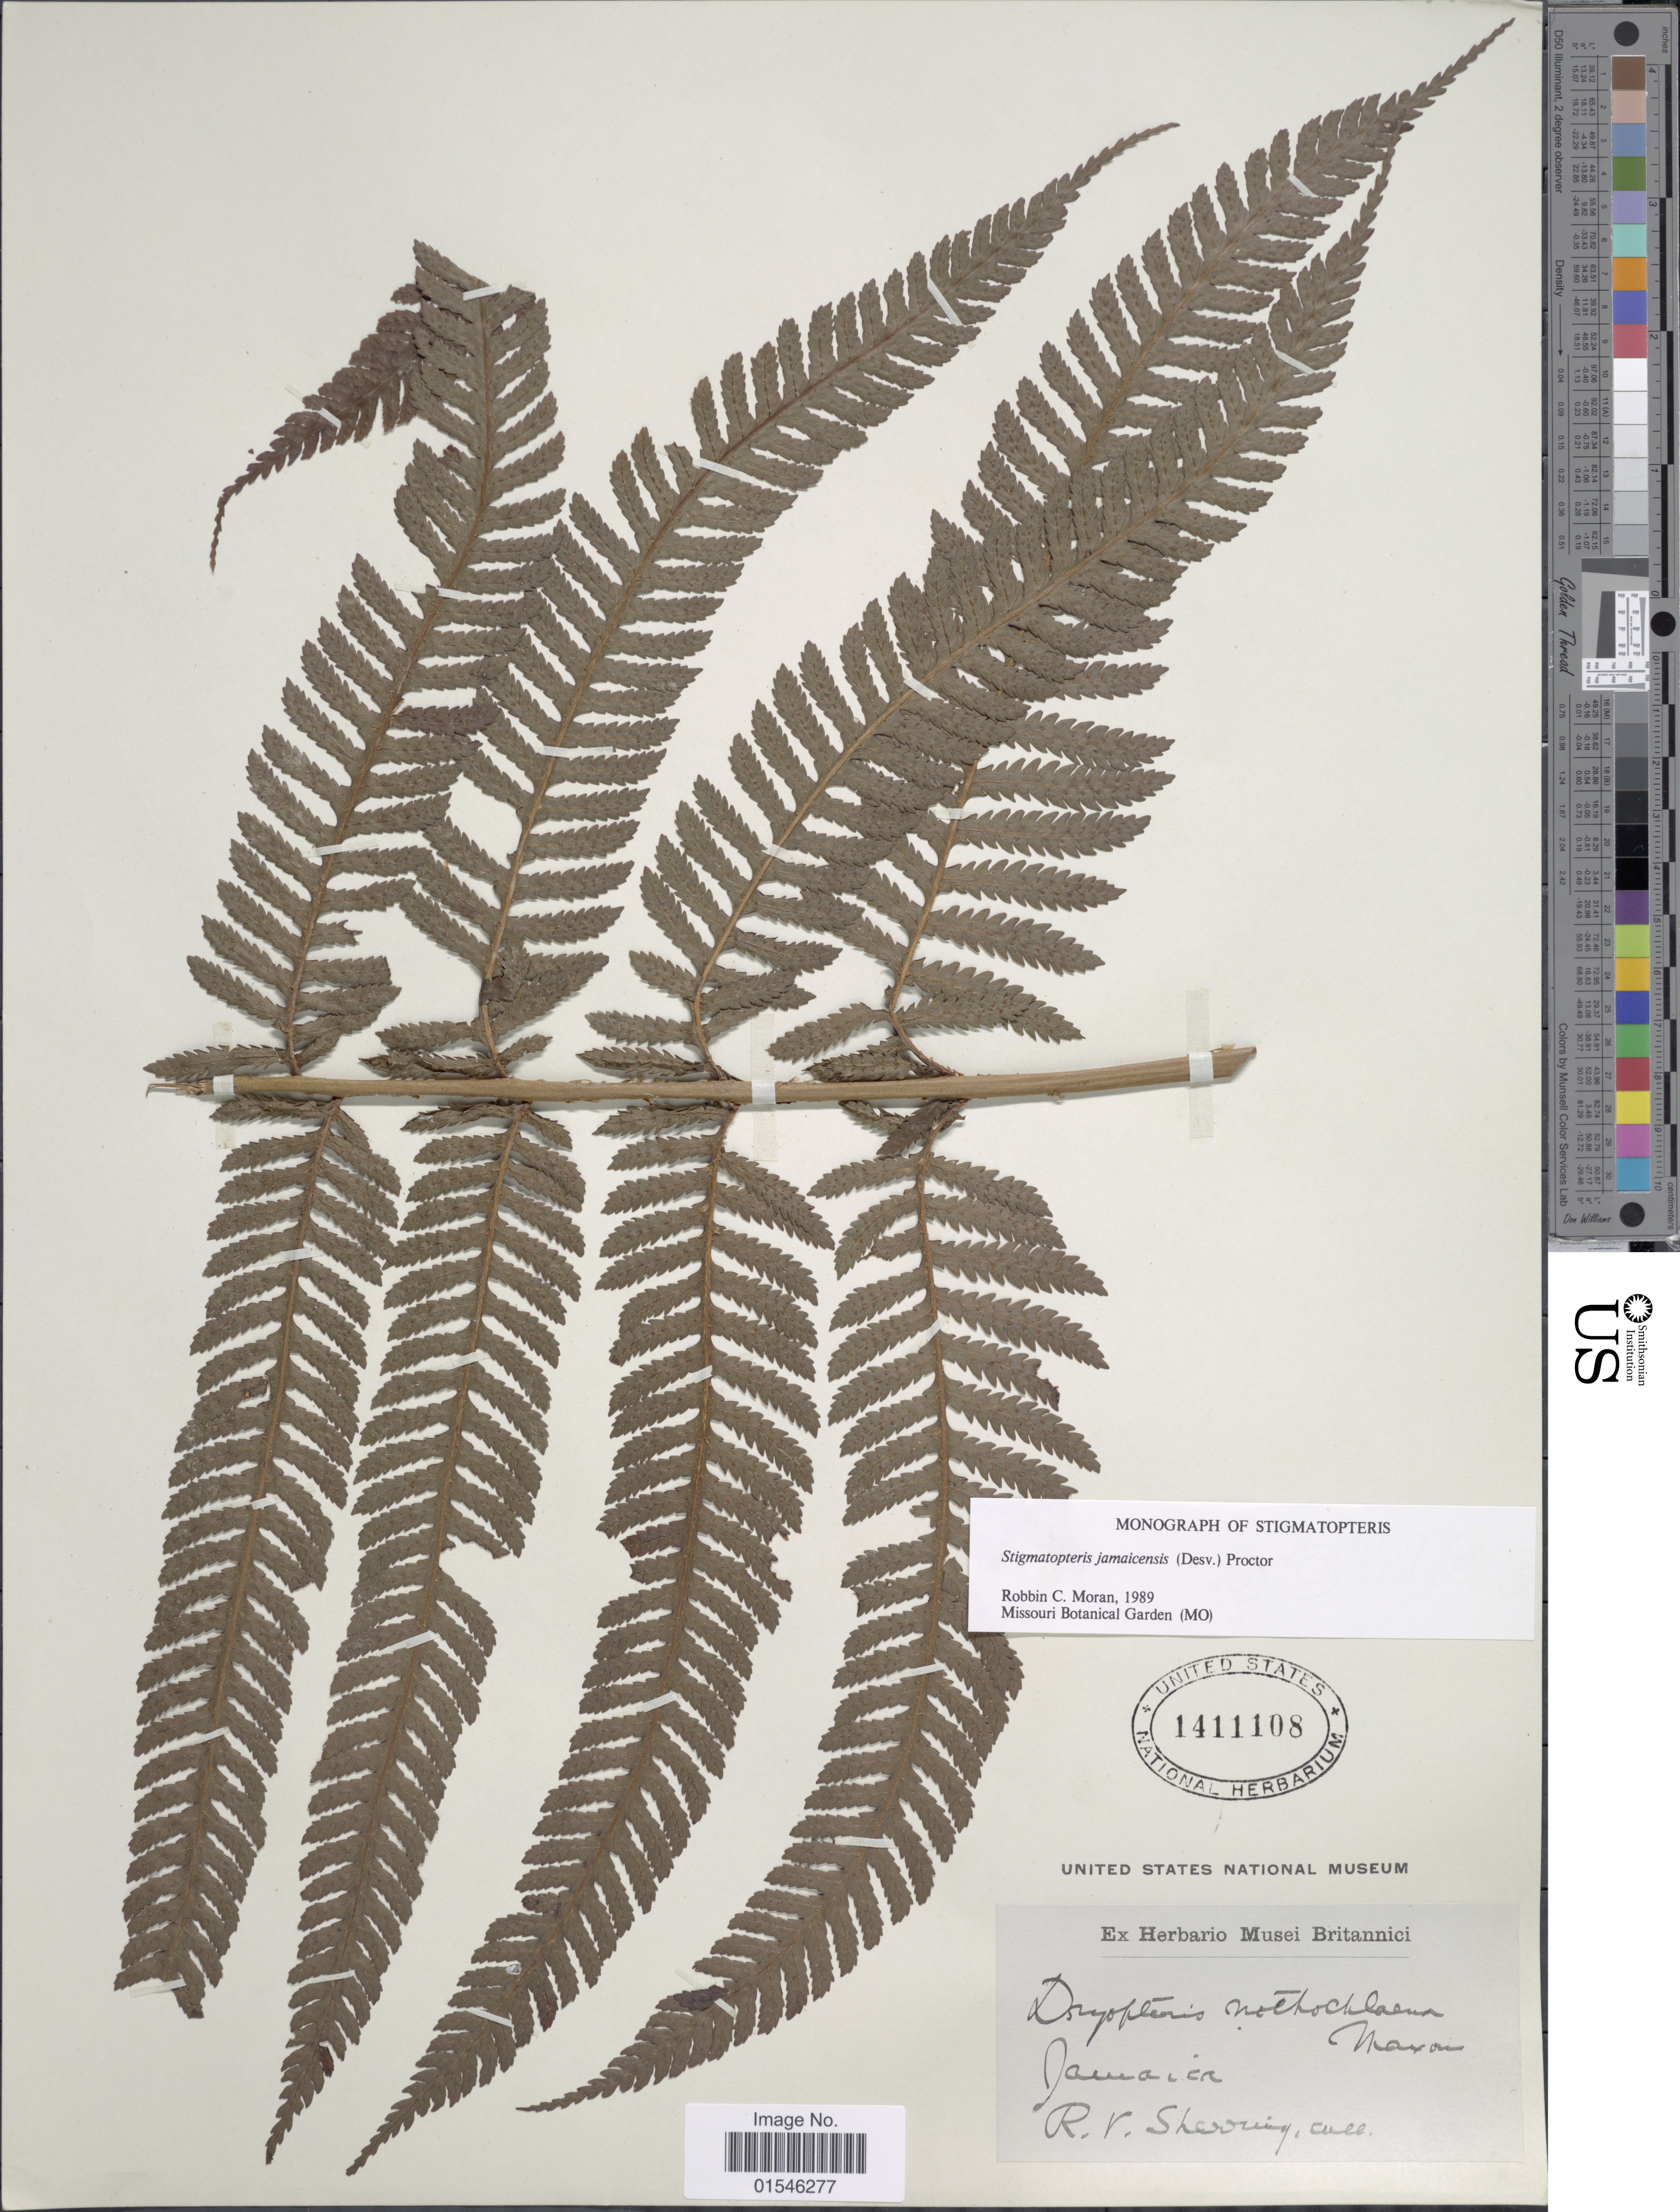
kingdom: Plantae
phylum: Tracheophyta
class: Polypodiopsida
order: Polypodiales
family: Dryopteridaceae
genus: Stigmatopteris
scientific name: Stigmatopteris jamaicensis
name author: (Desv.) Proctor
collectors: R. Sherring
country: Jamaica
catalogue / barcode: US 1411108